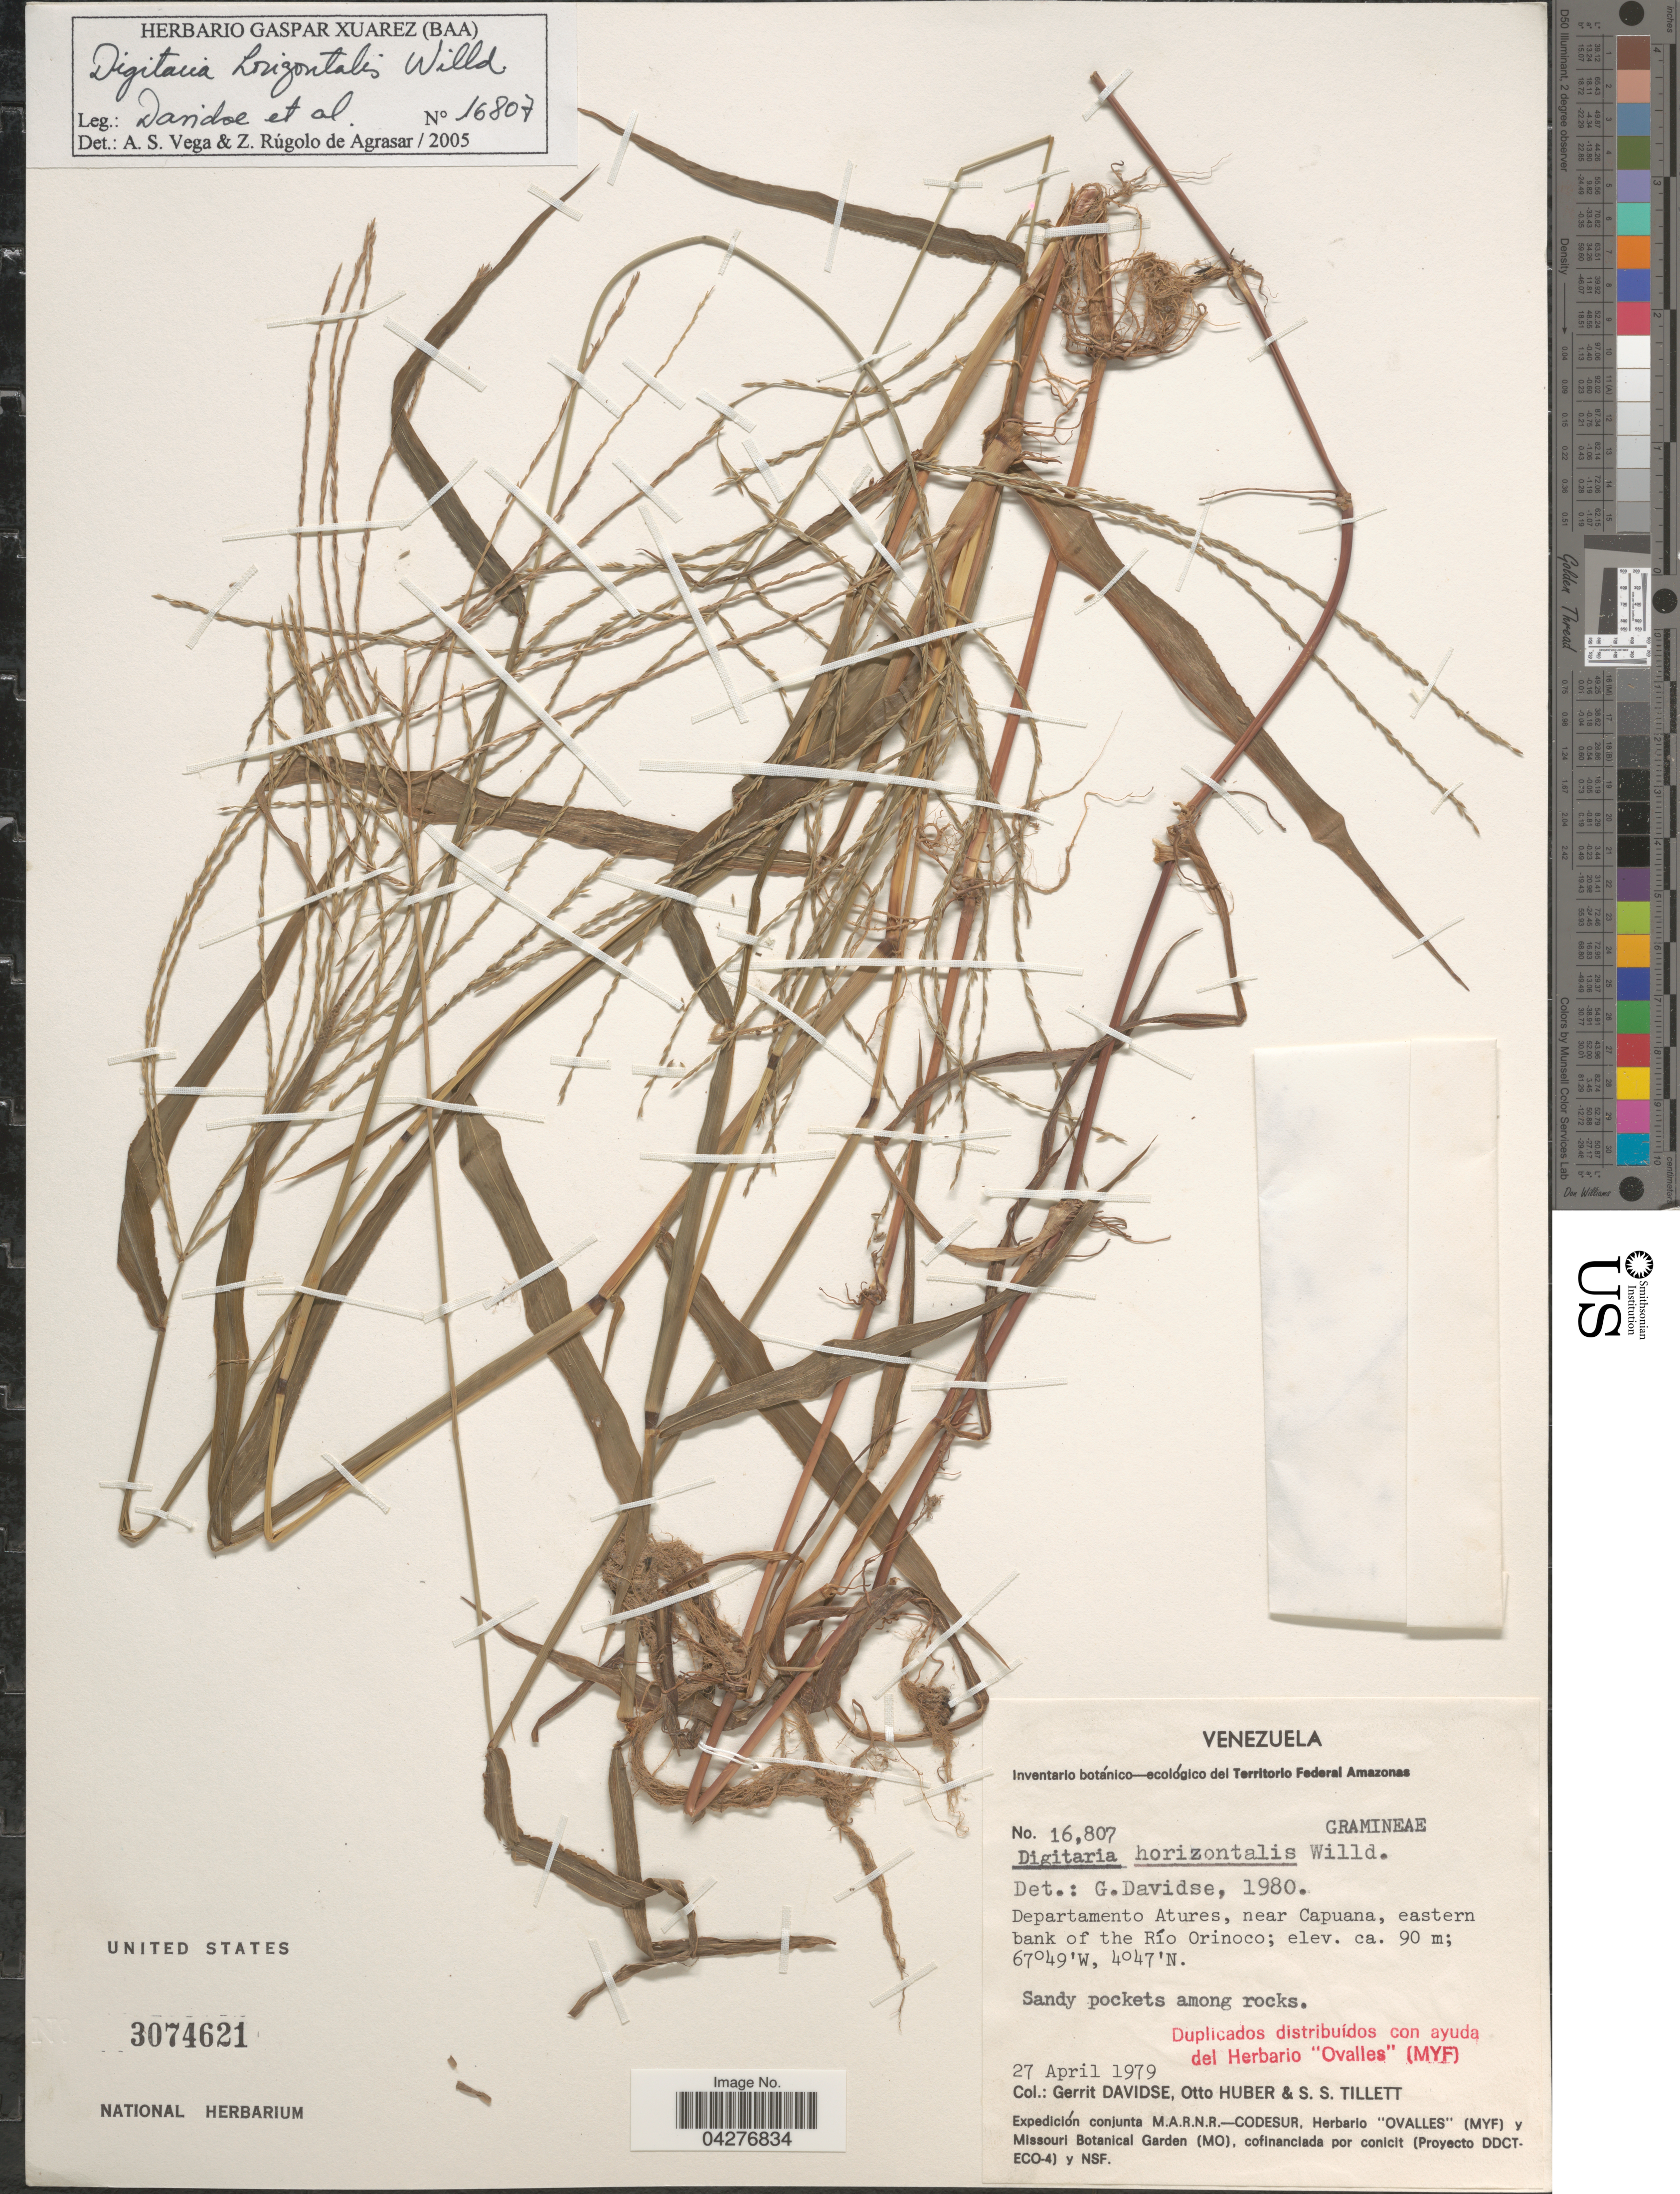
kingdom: Plantae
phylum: Tracheophyta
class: Liliopsida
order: Poales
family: Poaceae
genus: Digitaria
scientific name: Digitaria horizontalis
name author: Willd.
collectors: G. Davidse, O. Huber & S. S. Tillett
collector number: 16807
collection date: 1979-04-27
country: Venezuela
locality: Departamento Atures, near Capuana, eastern bank of the Río Orinoco. Expedición conjunta M.A.R.N.R. - Codesur.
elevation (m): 90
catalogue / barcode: US 3074621